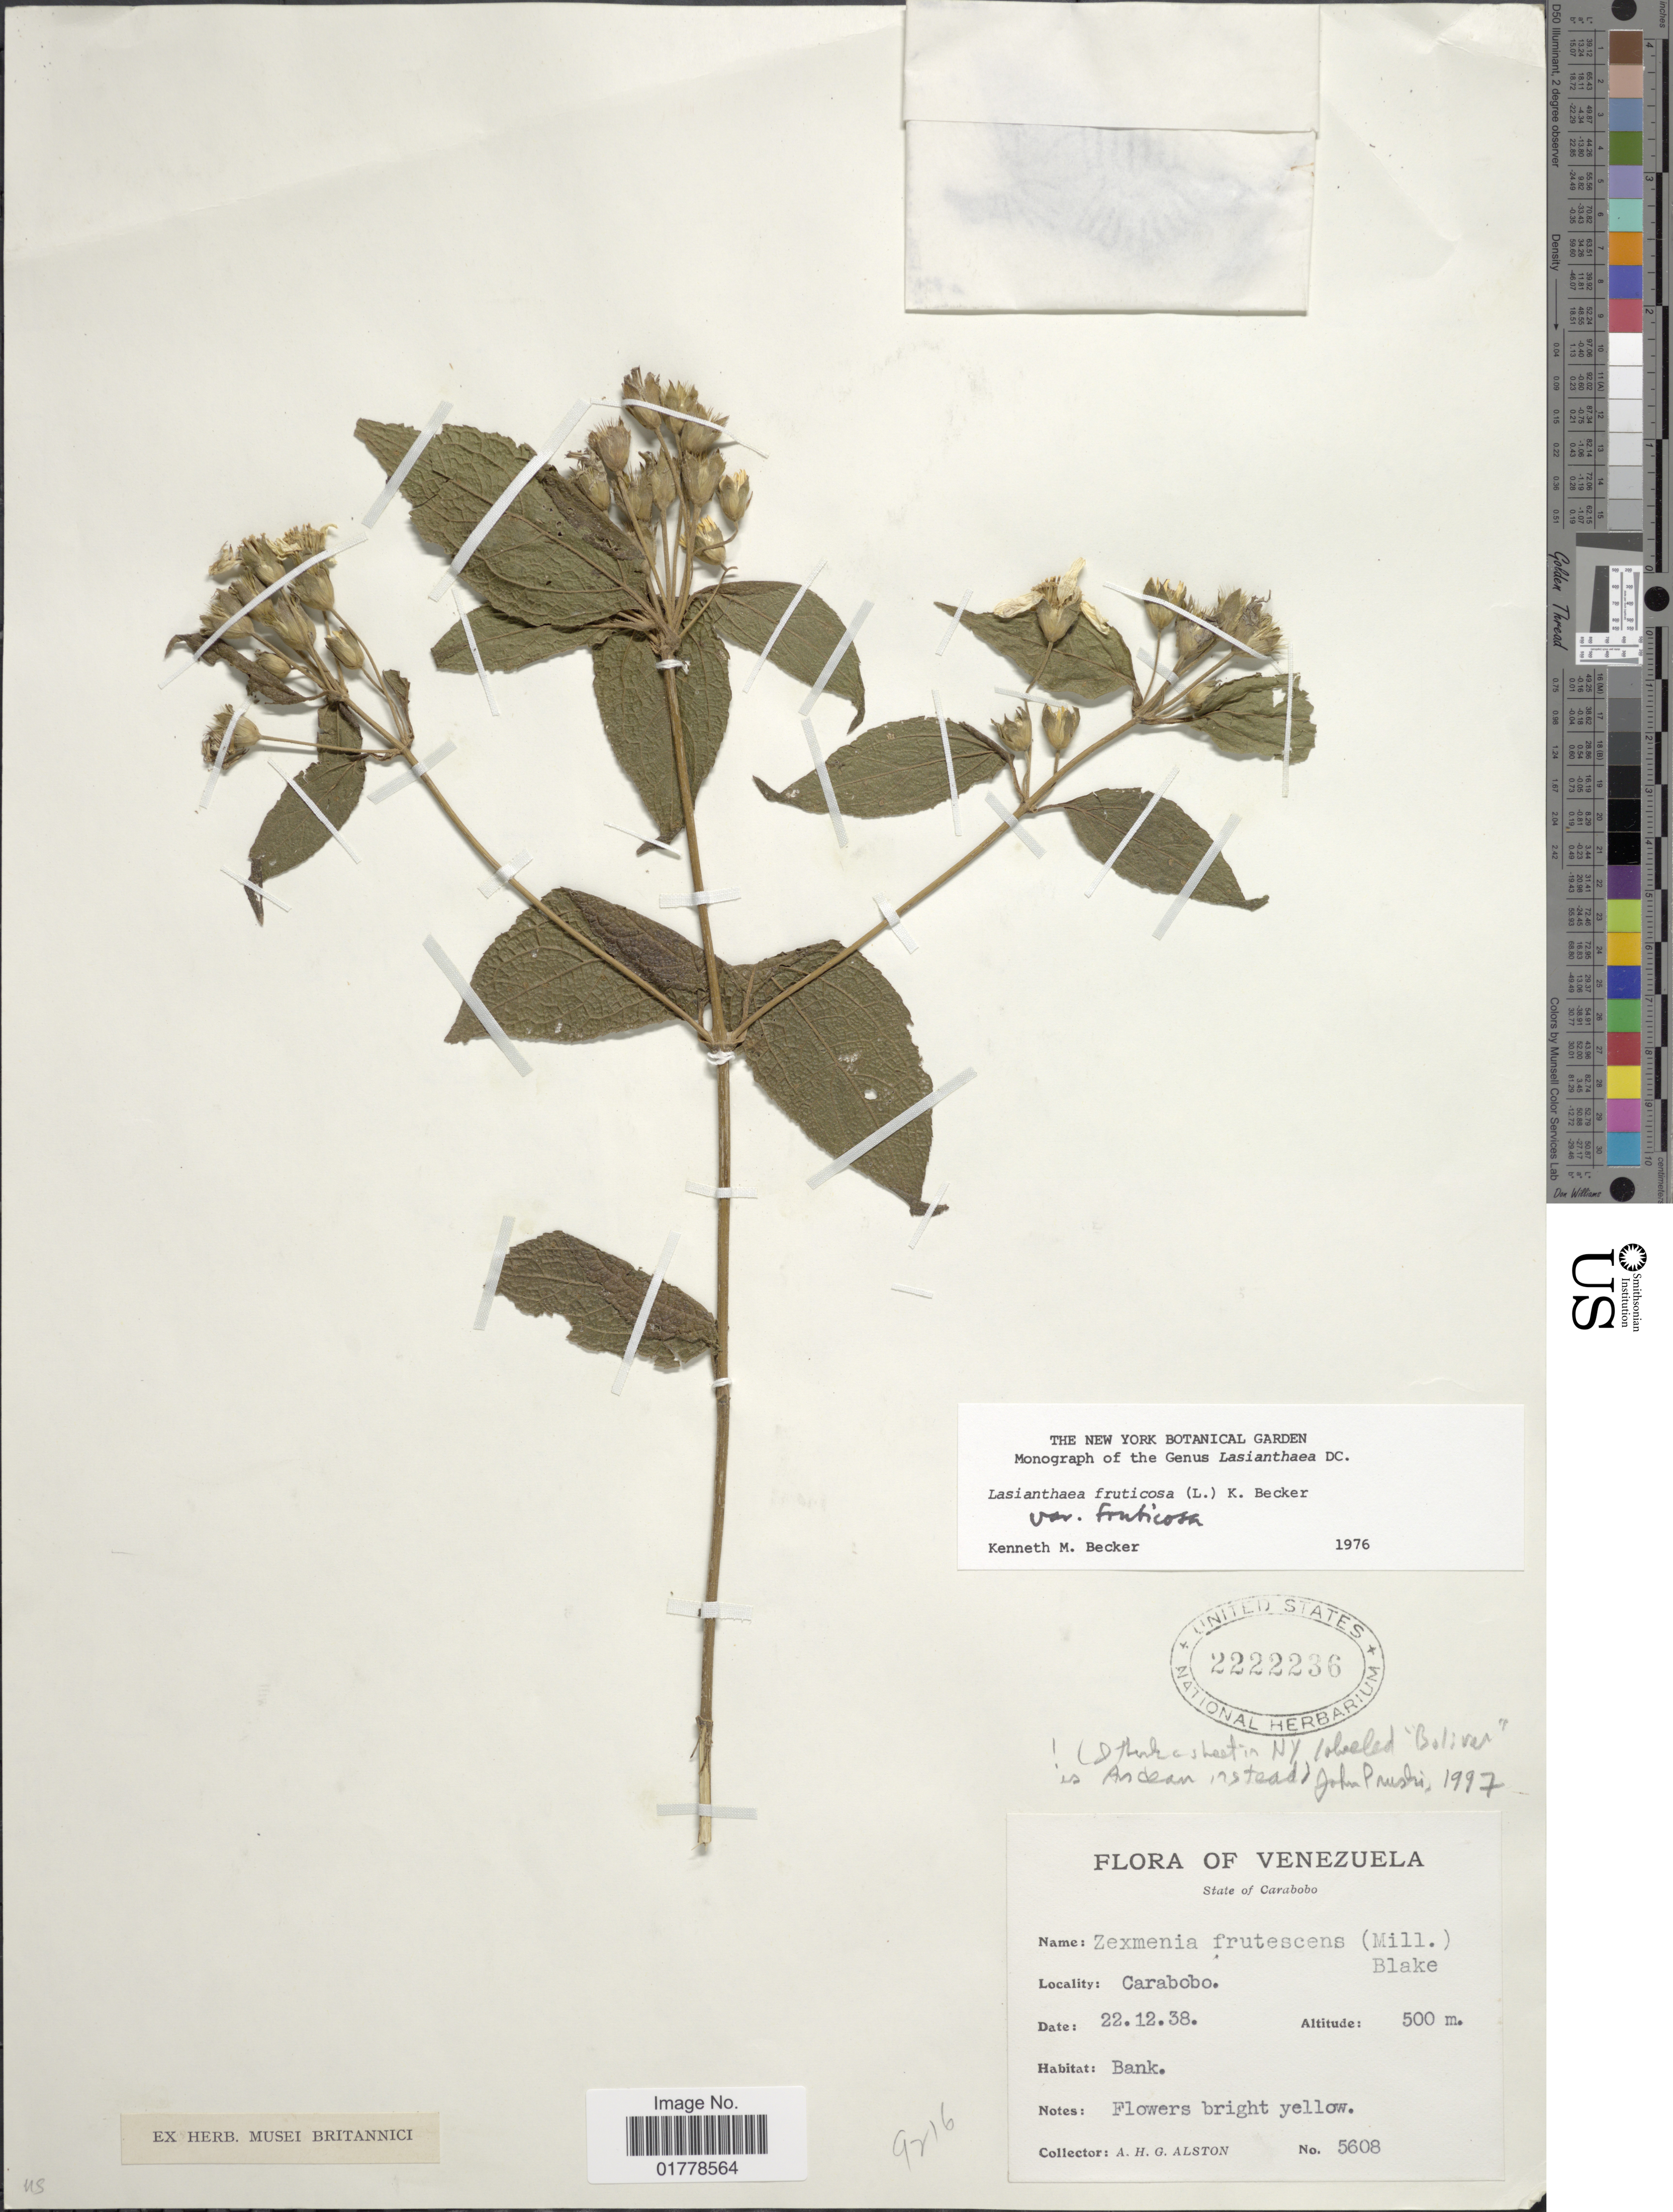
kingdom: Plantae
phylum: Tracheophyta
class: Magnoliopsida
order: Asterales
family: Asteraceae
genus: Lasianthaea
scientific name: Lasianthaea fruticosa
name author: (L.) K.M. Becker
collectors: A. H. Alston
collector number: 5608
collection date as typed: Transcribed d/m/y: 22/12/38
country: Venezuela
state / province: Carabobo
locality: State of Carabobo. Carabobo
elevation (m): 500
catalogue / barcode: US 2222236